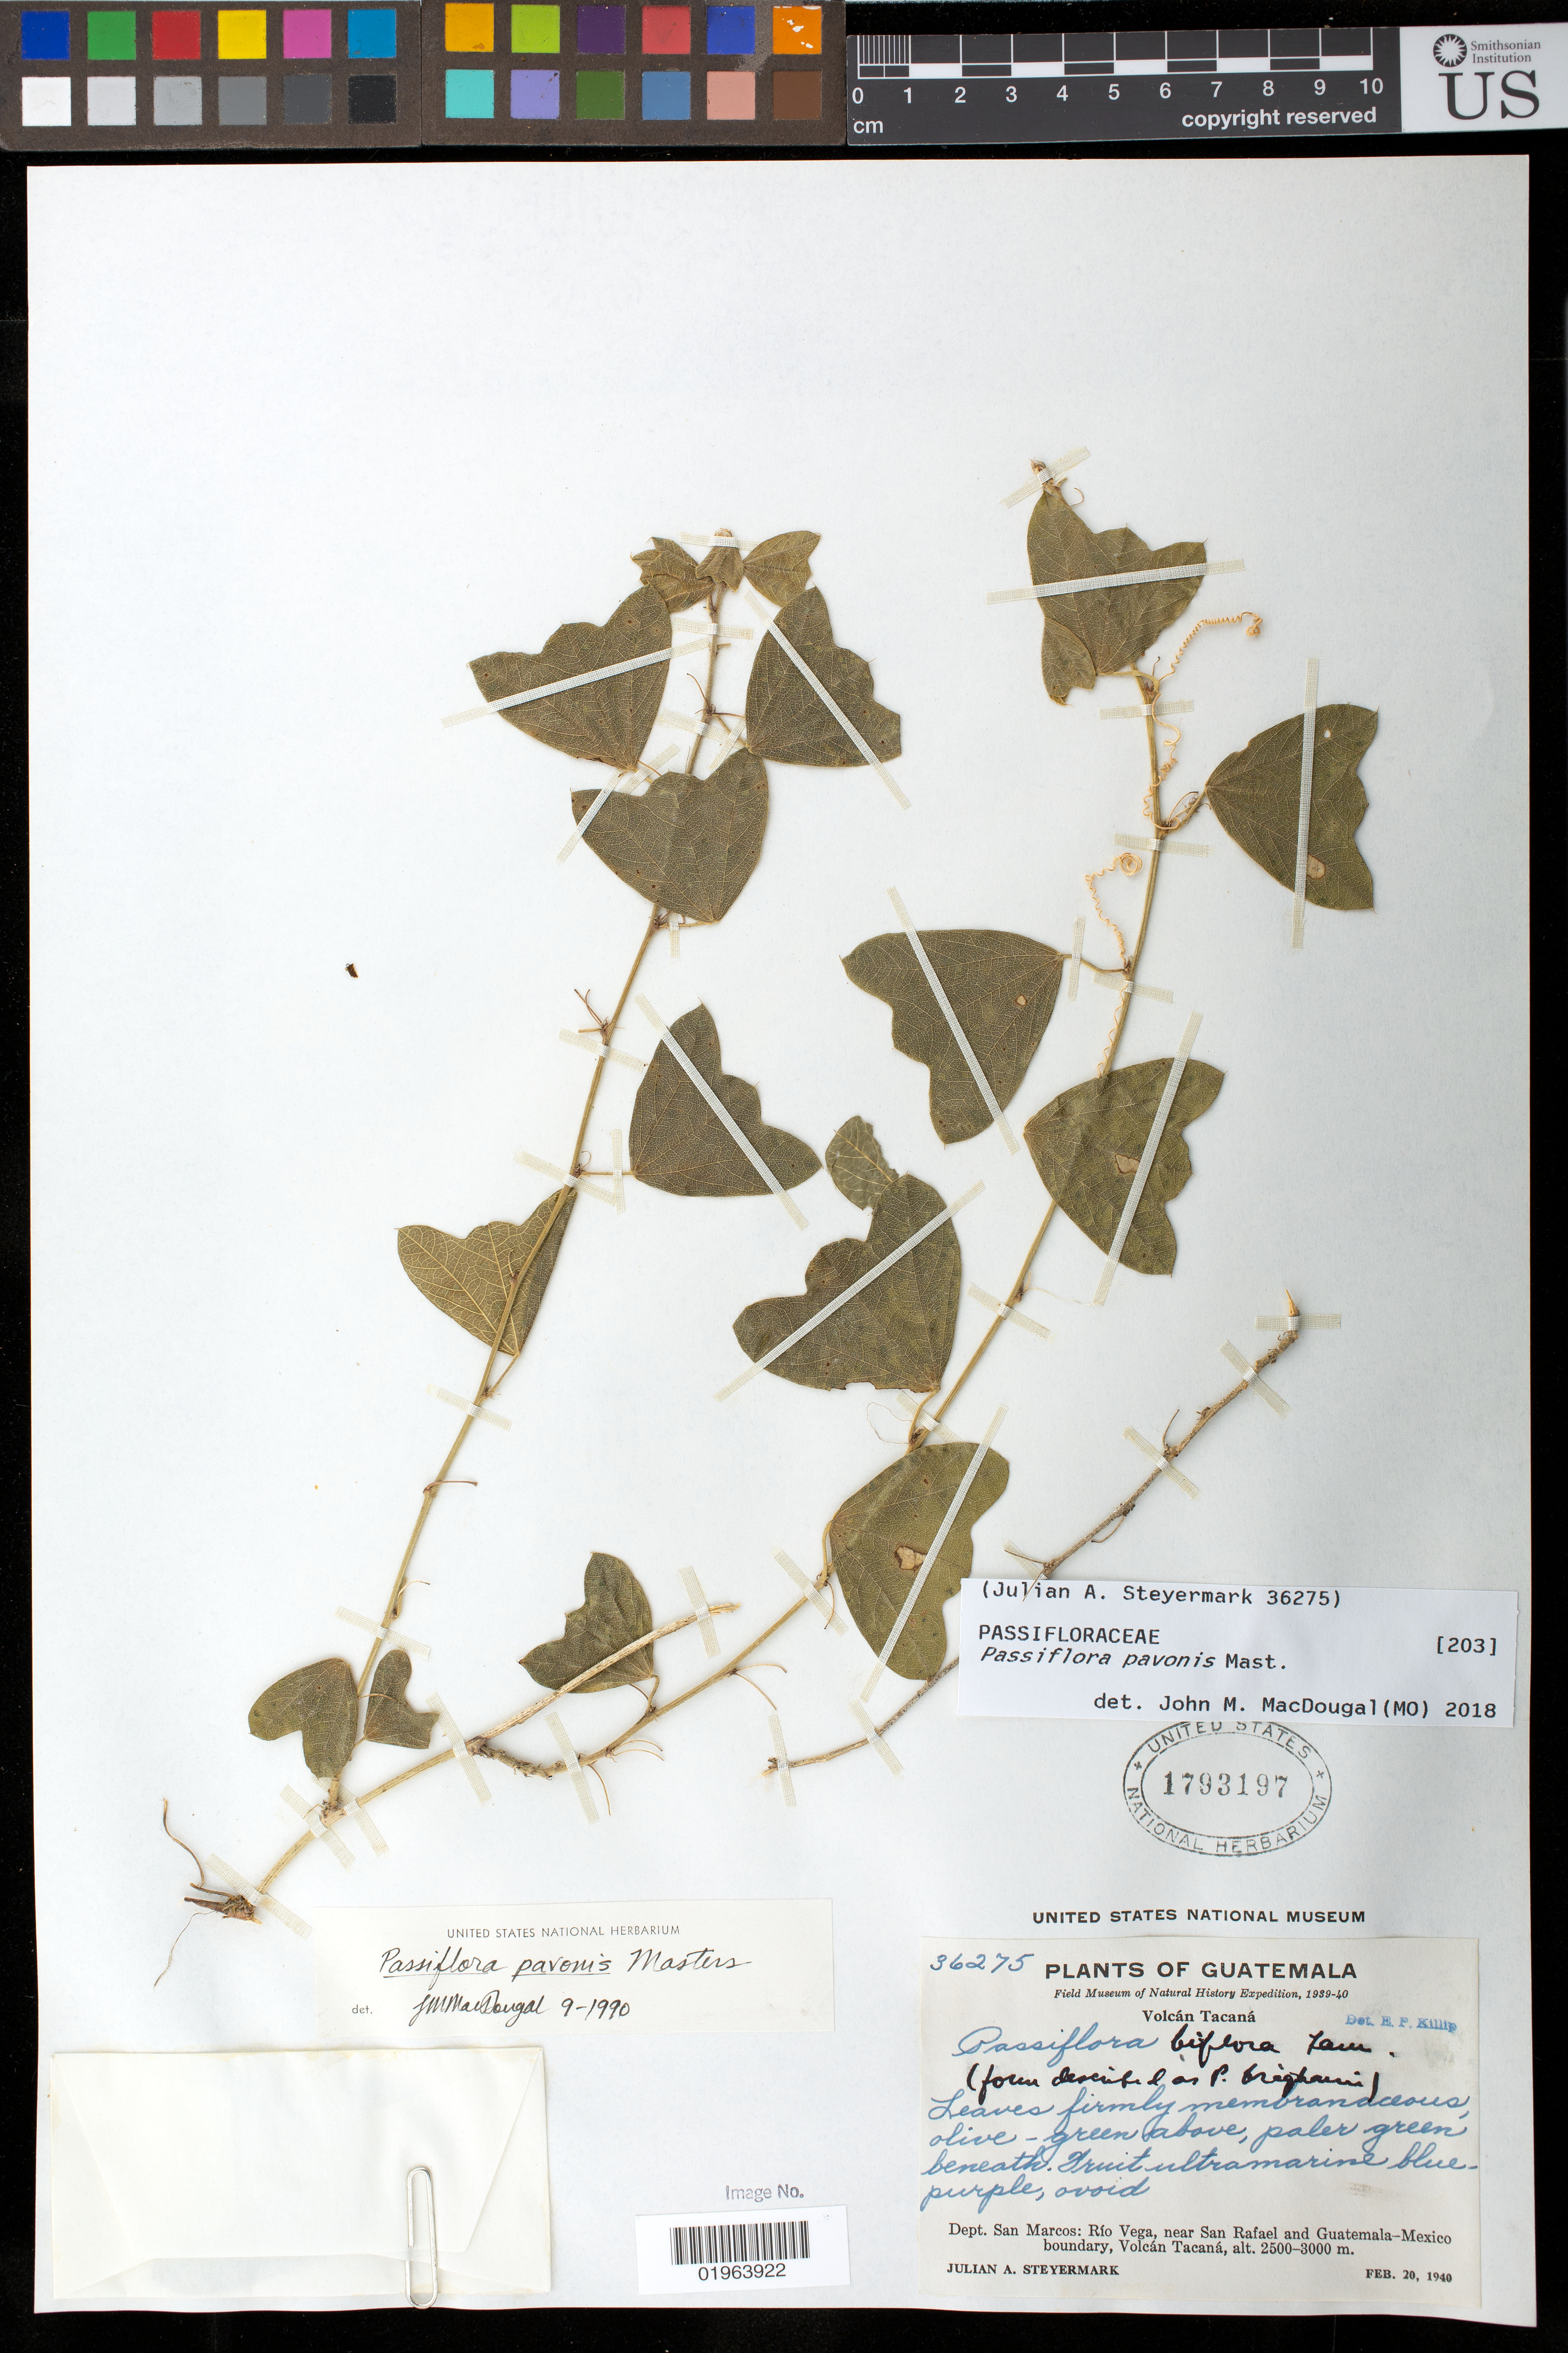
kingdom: Plantae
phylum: Tracheophyta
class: Magnoliopsida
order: Malpighiales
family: Passifloraceae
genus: Passiflora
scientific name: Passiflora pavonis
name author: Mast.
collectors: J. Steyermark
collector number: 36275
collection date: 1940-02-20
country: Guatemala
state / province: San Marcos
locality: Volcán Tacaná. Dept. San Marcos: Río Vega, near San Rafael and Guatemala-Mexico boundary, Volcán Tacaná.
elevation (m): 2500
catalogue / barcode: US 1793197